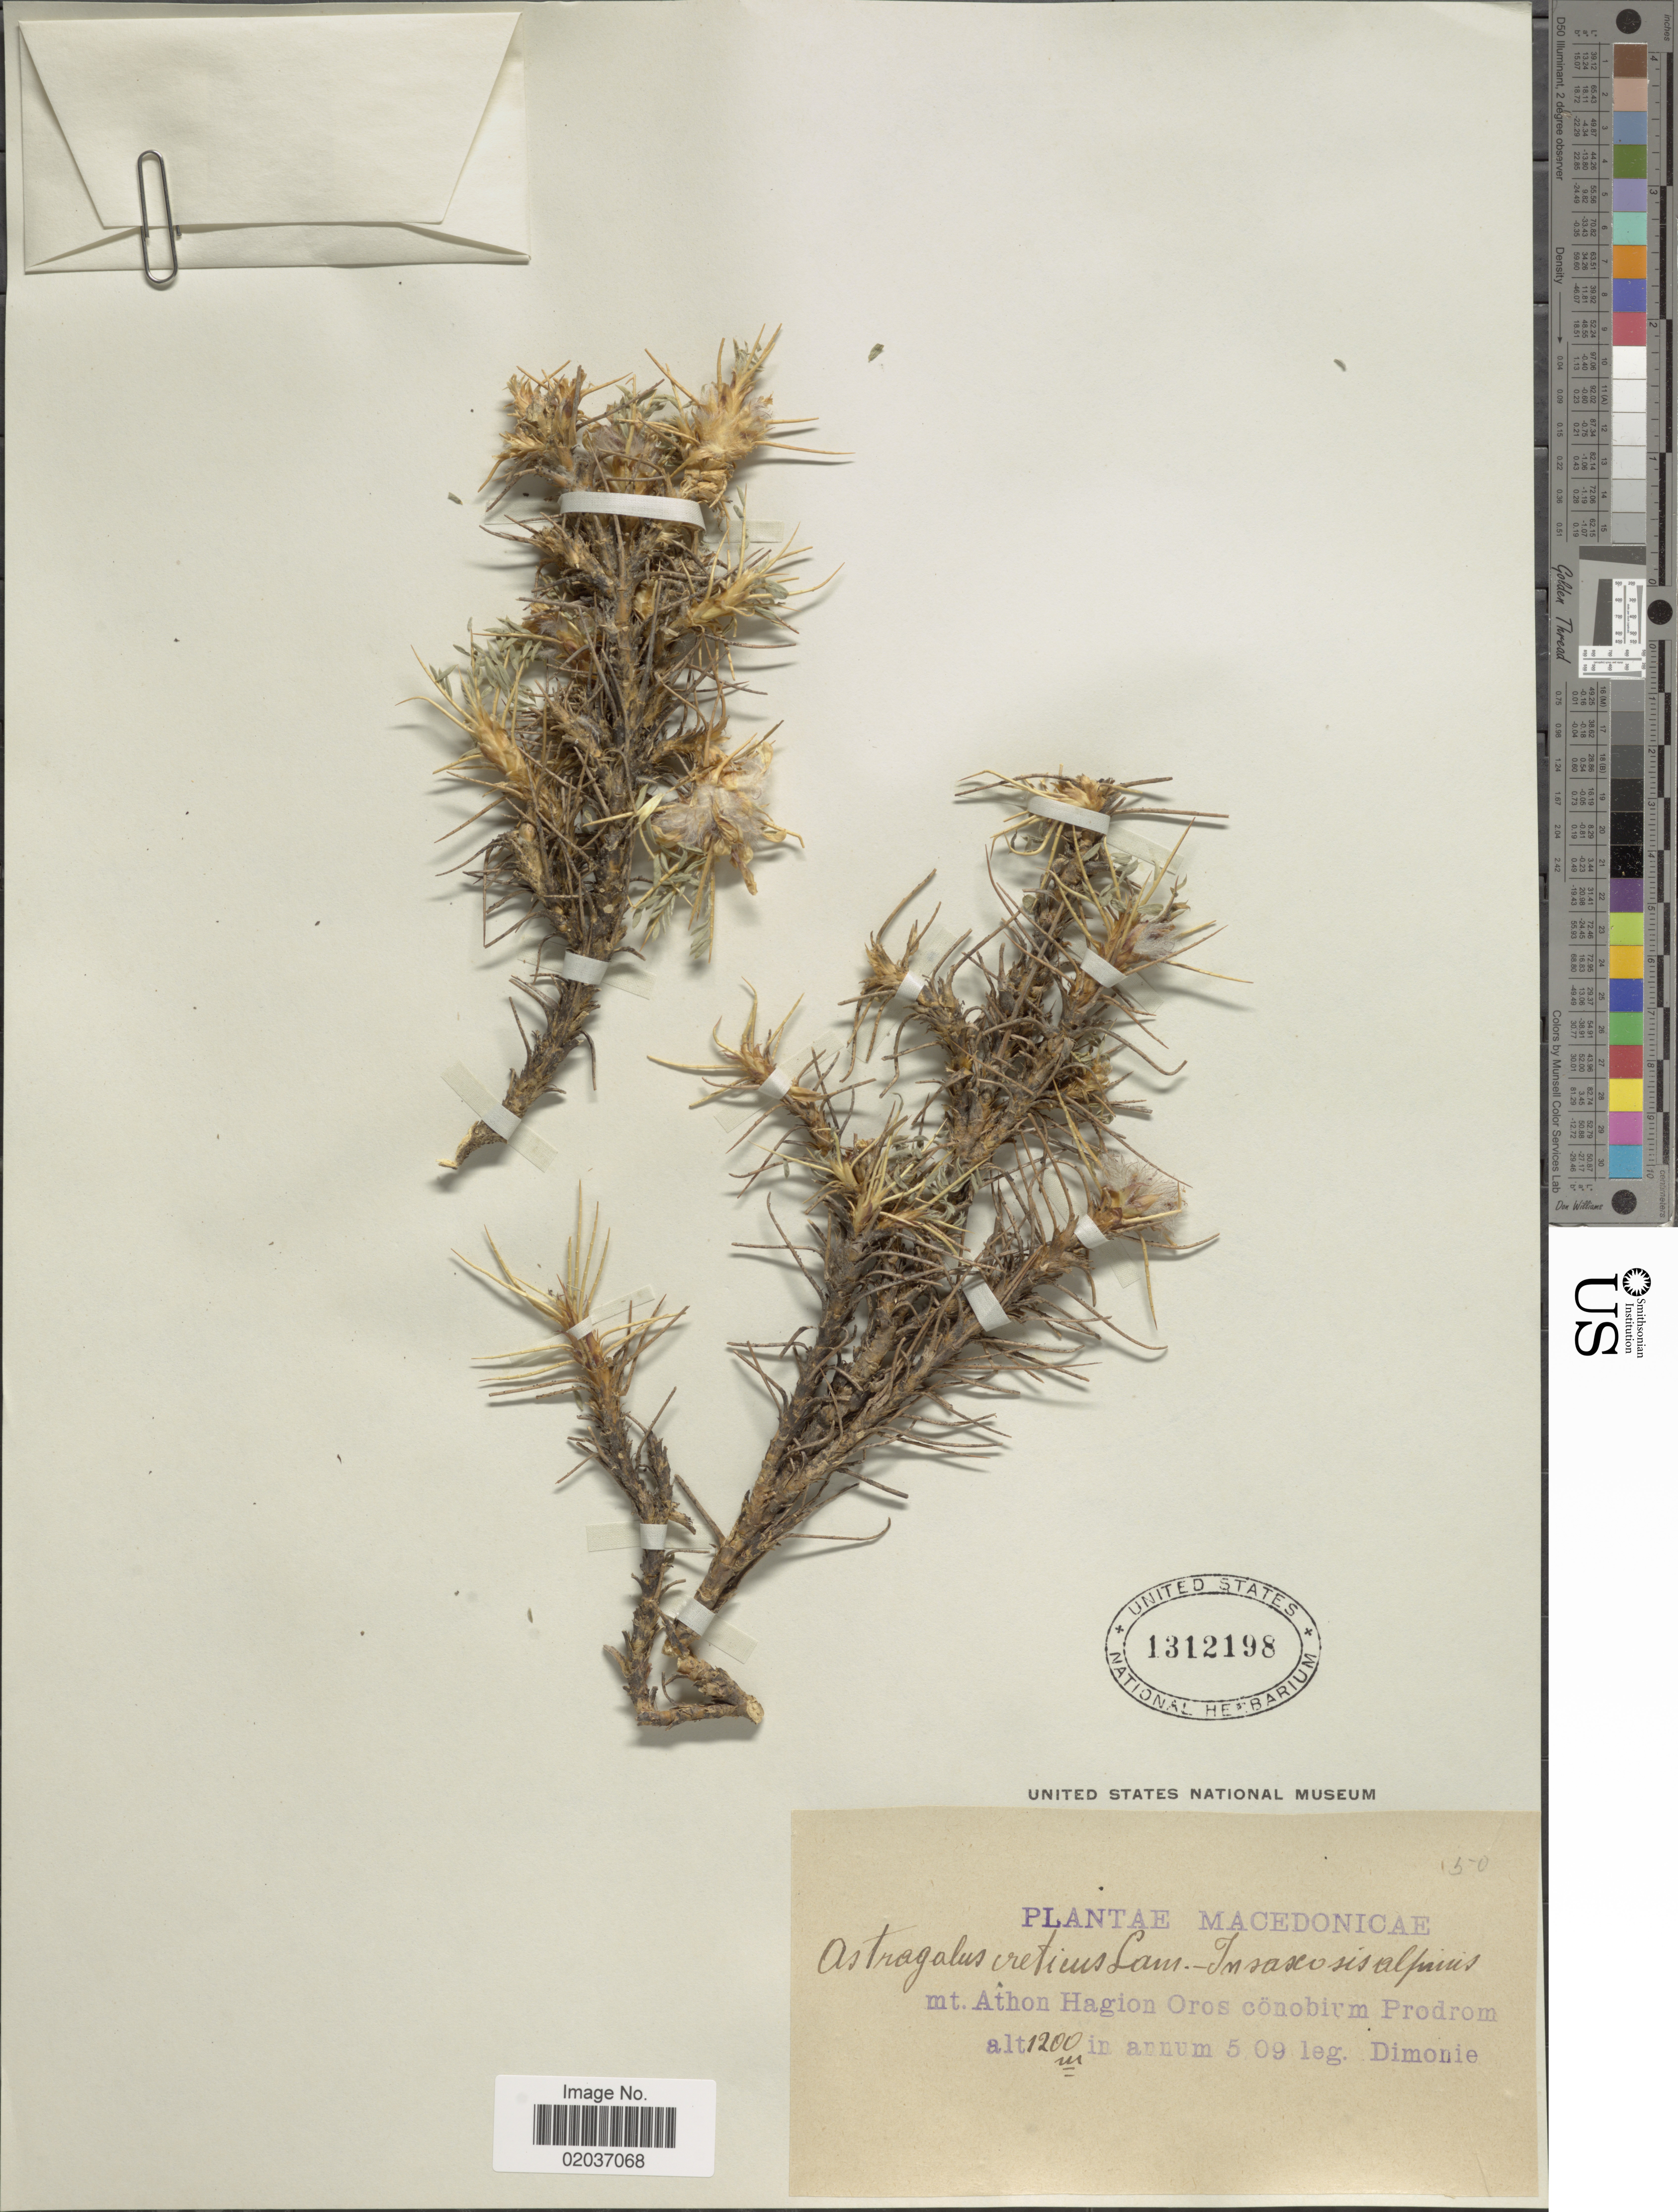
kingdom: Plantae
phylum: Tracheophyta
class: Magnoliopsida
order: Fabales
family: Fabaceae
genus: Astragalus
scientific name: Astragalus creticus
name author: Boiss.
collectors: -. Dimonie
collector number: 150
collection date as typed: Transcribed d/m/y: /5/9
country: North Macedonia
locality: Mt. Athon Hagion Oros cönobirm Prodrom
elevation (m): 1200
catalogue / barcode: US 1312198